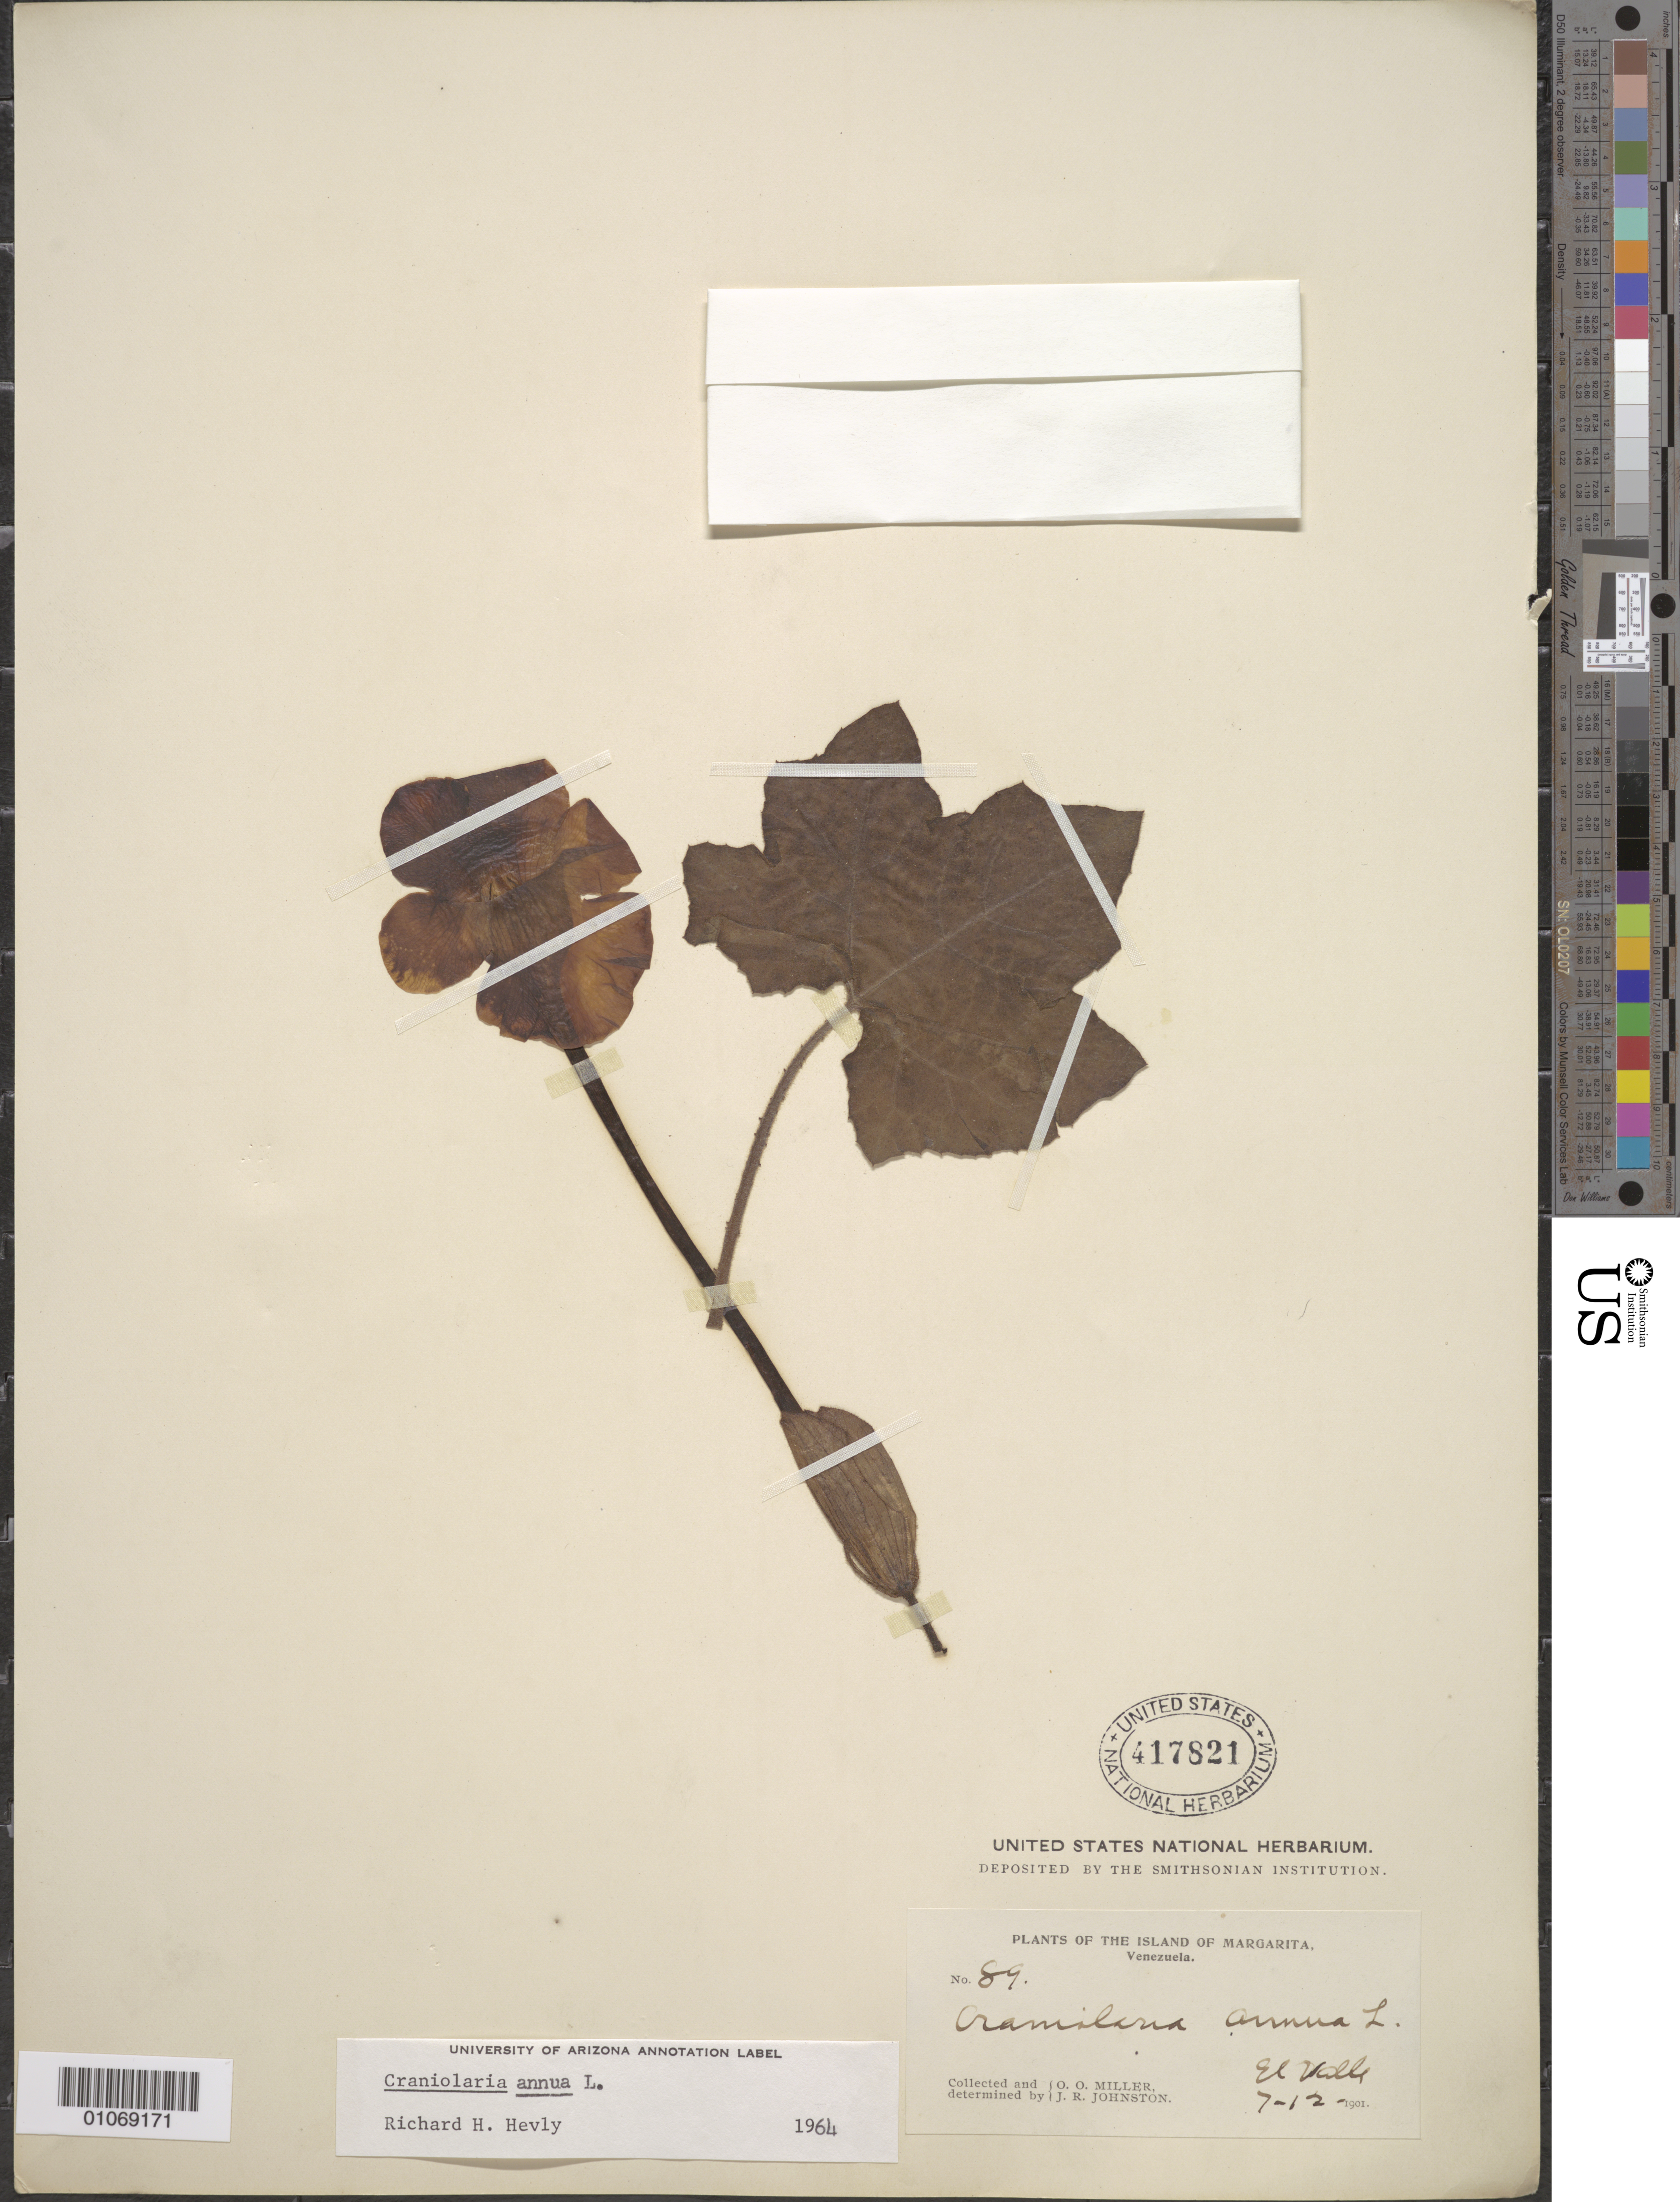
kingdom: Plantae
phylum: Tracheophyta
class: Magnoliopsida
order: Lamiales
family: Martyniaceae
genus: Craniolaria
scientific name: Craniolaria annua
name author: L.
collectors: O. O. Miller & J. Johnston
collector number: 89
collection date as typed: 07 Dec 1901 or 12 Jul 1901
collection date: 1901-07-12 or 1901-12-07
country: Venezuela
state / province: Nueva Esparta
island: Margarita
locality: El Valle.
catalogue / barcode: US 417821